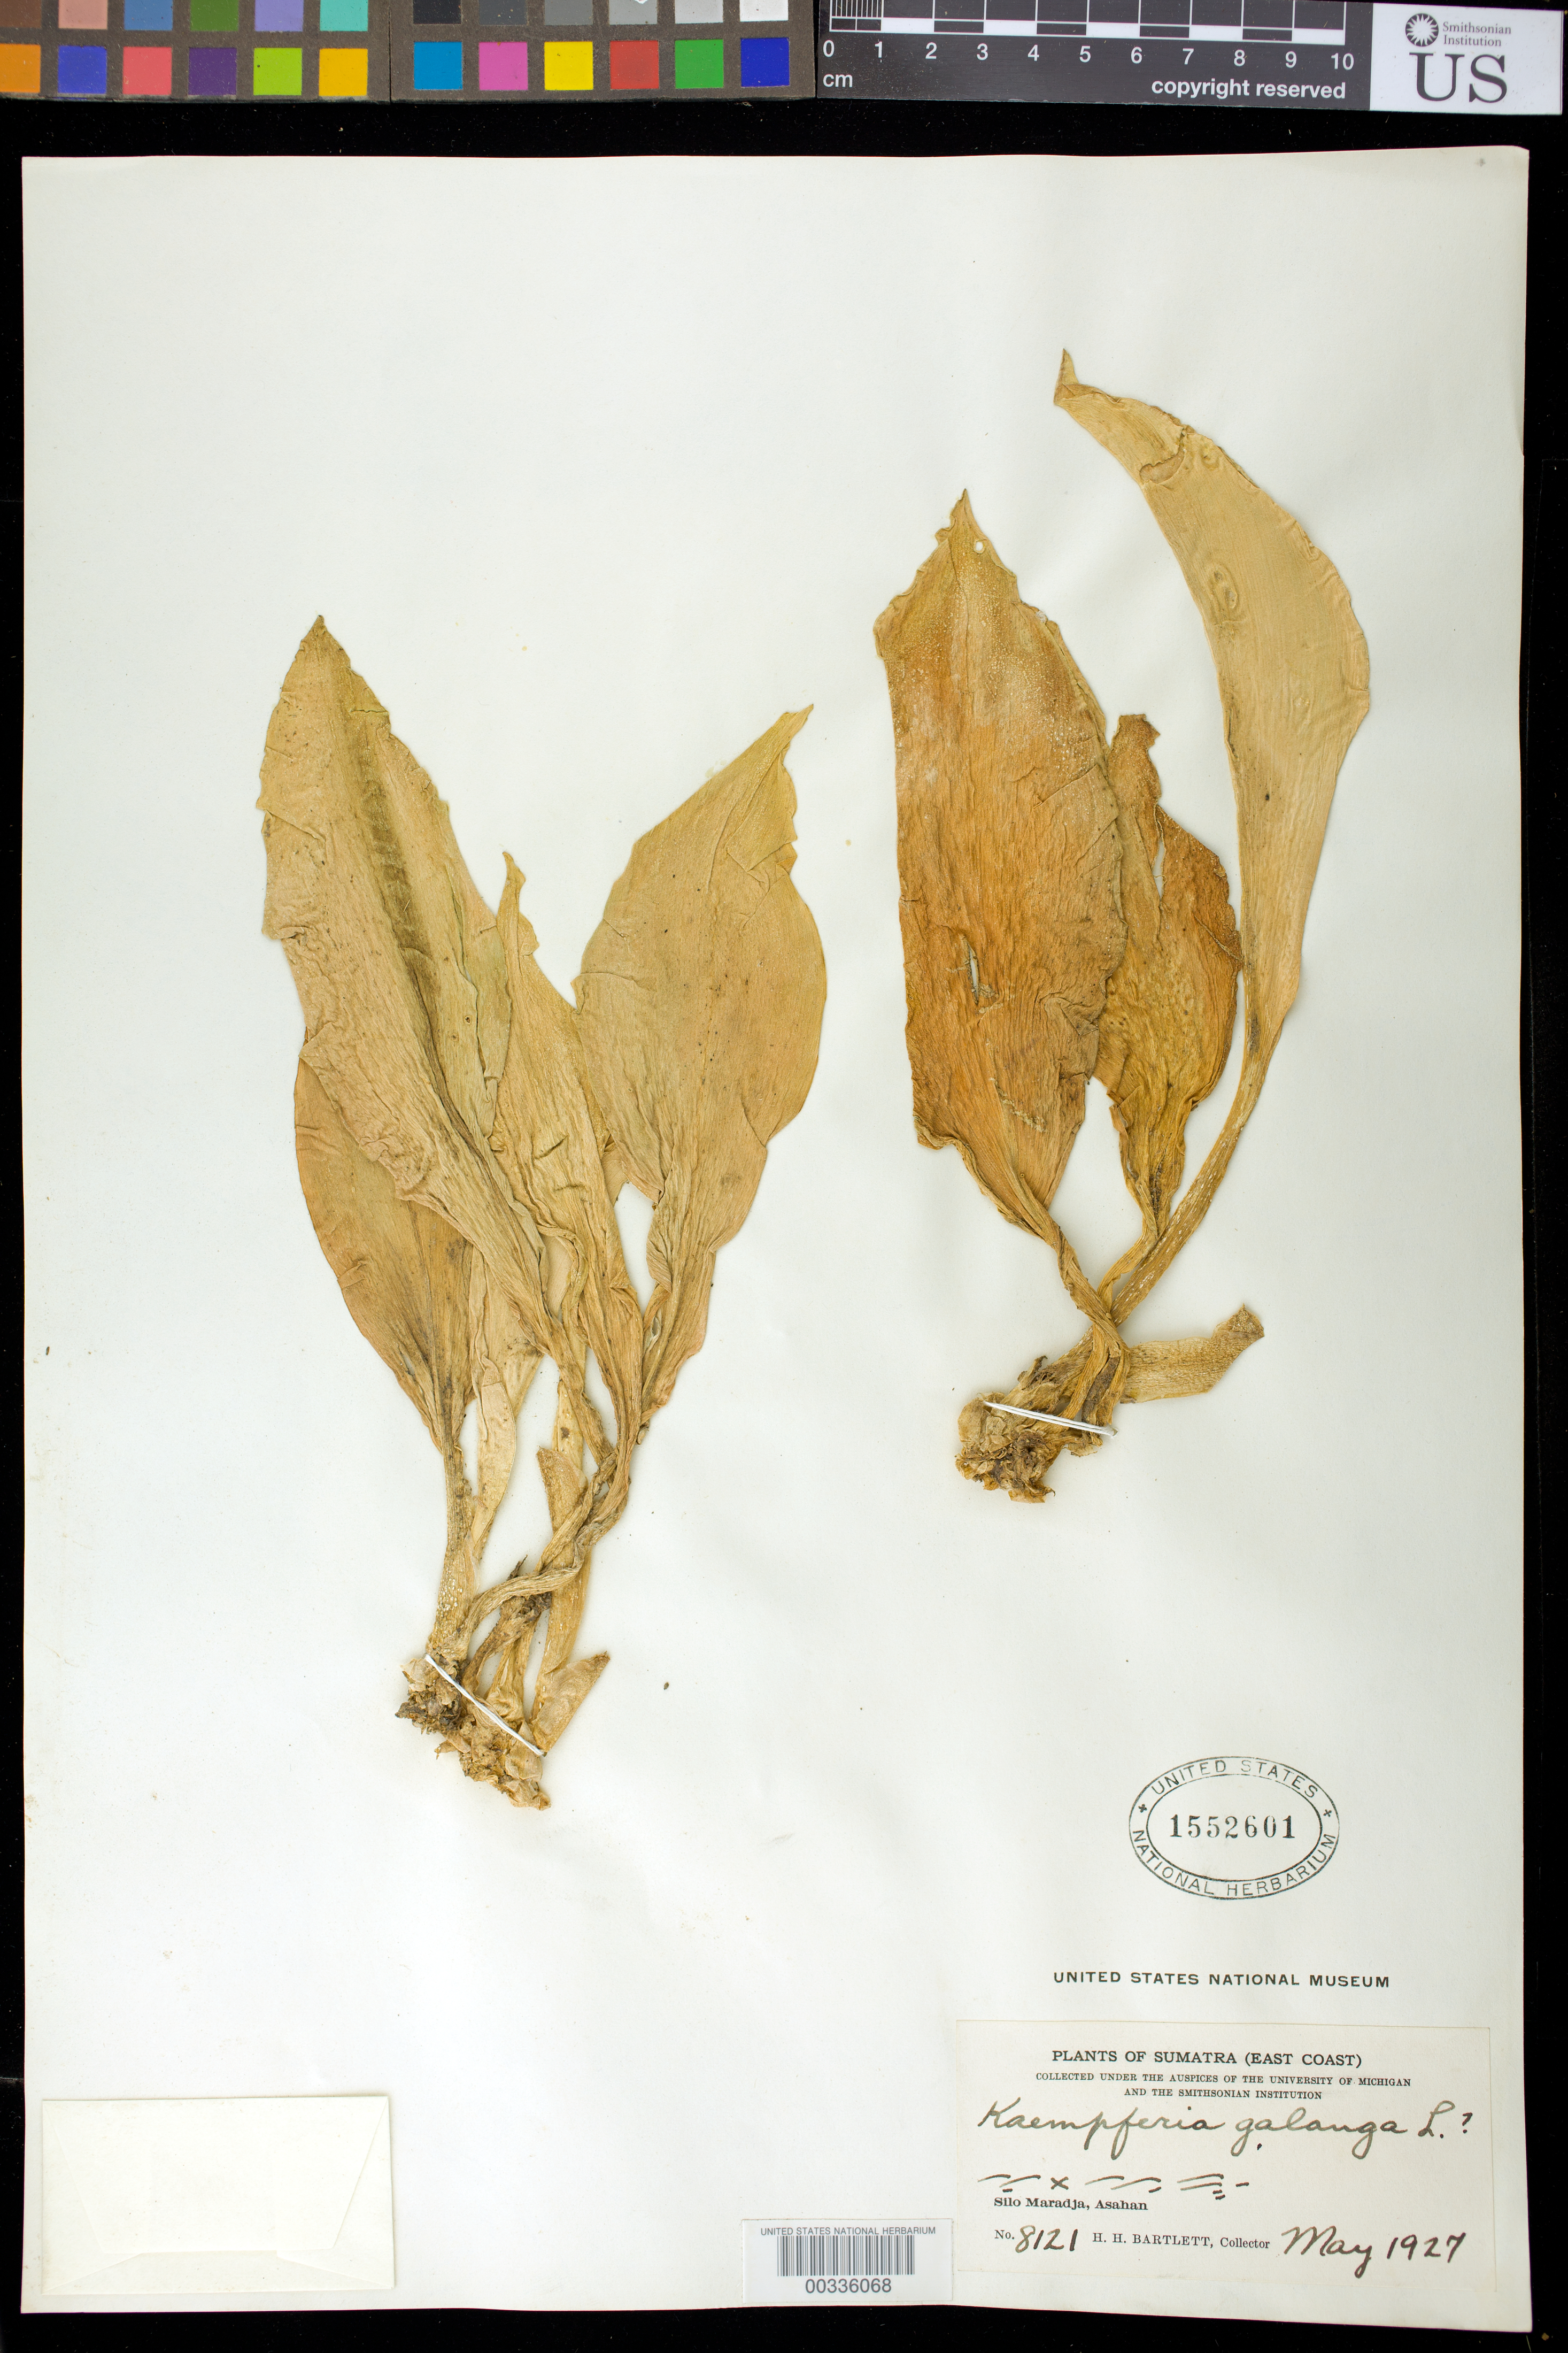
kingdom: Plantae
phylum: Tracheophyta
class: Liliopsida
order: Zingiberales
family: Zingiberaceae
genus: Kaempferia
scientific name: Kaempferia galanga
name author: L.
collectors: H. H. Bartlett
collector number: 8121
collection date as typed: May 1927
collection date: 1927-05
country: Indonesia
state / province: Sumatra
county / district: Sumatera Utara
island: Sumatra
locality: Silo Maradja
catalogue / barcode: US 1552601